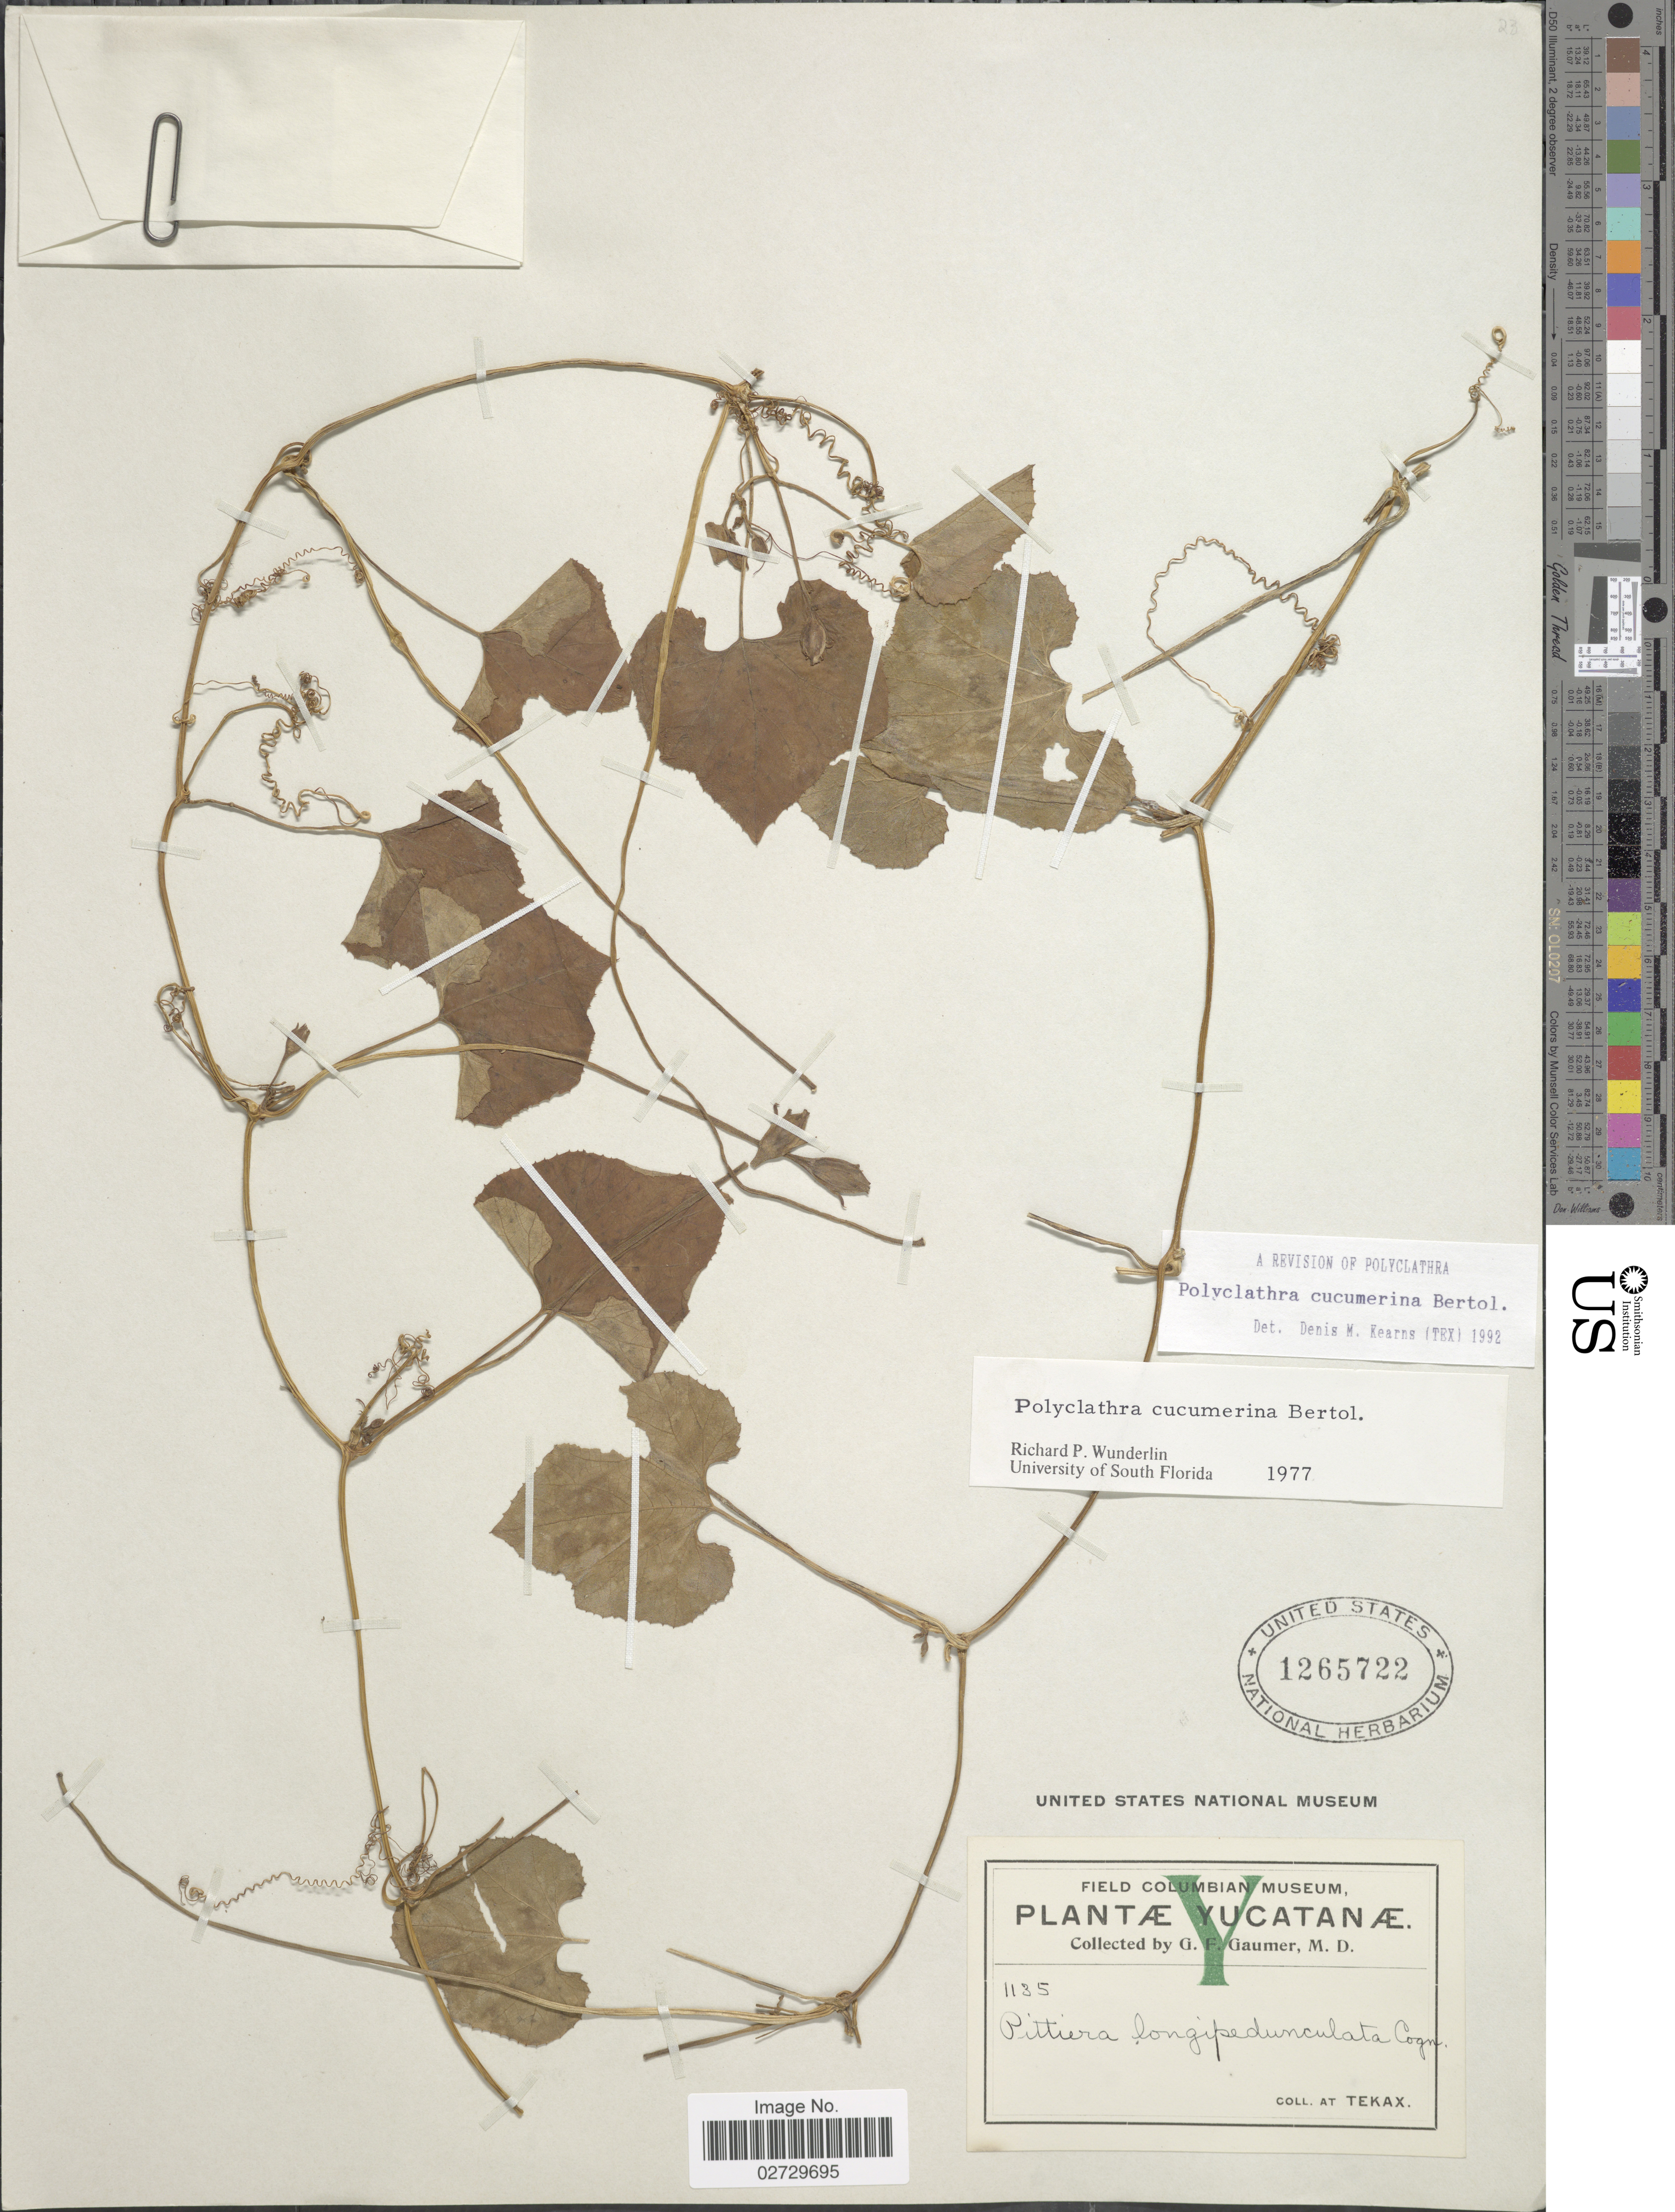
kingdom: Plantae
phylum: Tracheophyta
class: Magnoliopsida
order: Cucurbitales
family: Cucurbitaceae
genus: Polyclathra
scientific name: Polyclathra cucumerina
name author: Bertol.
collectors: G. F. Gaumer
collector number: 1135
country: Mexico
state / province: Yucatán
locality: Yucatanæ. At Tekax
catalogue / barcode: US 1265722